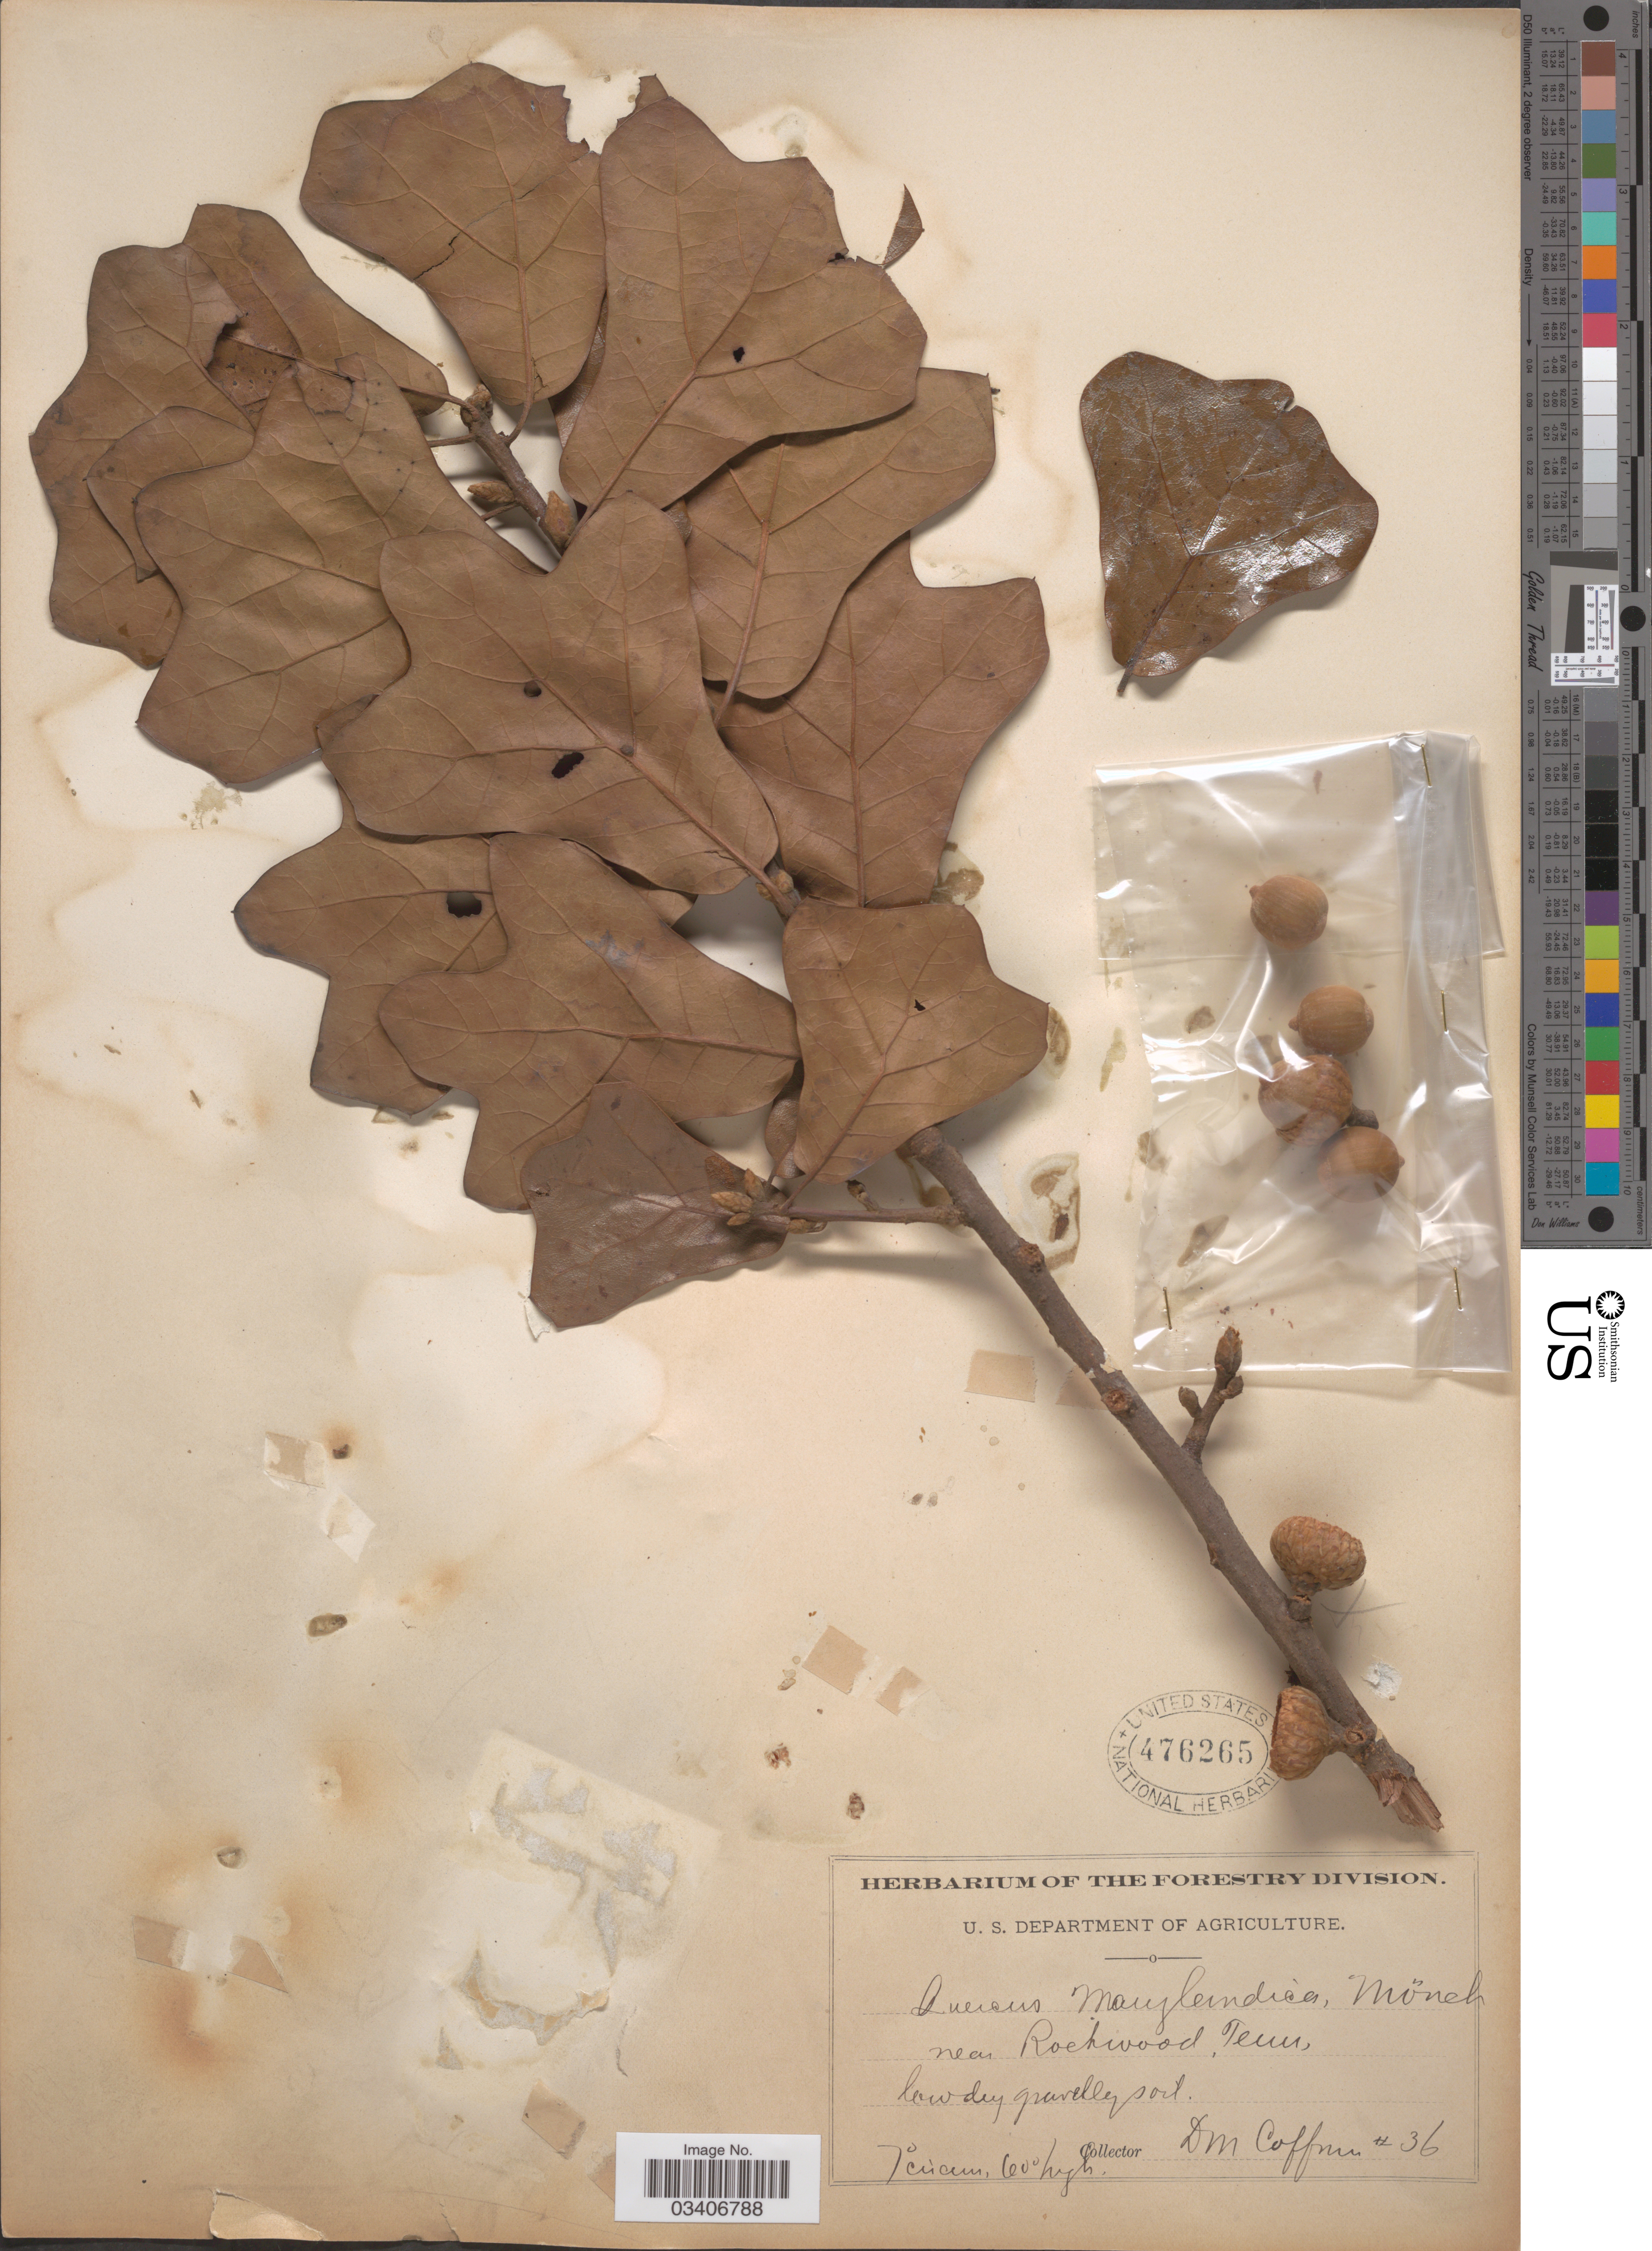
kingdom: Plantae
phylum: Tracheophyta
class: Magnoliopsida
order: Fagales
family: Fagaceae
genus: Quercus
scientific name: Quercus marilandica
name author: (L.) Münchh.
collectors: D. M. Coffman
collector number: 36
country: United States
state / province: Tennessee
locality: Near Rockwood.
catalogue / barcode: US 476265